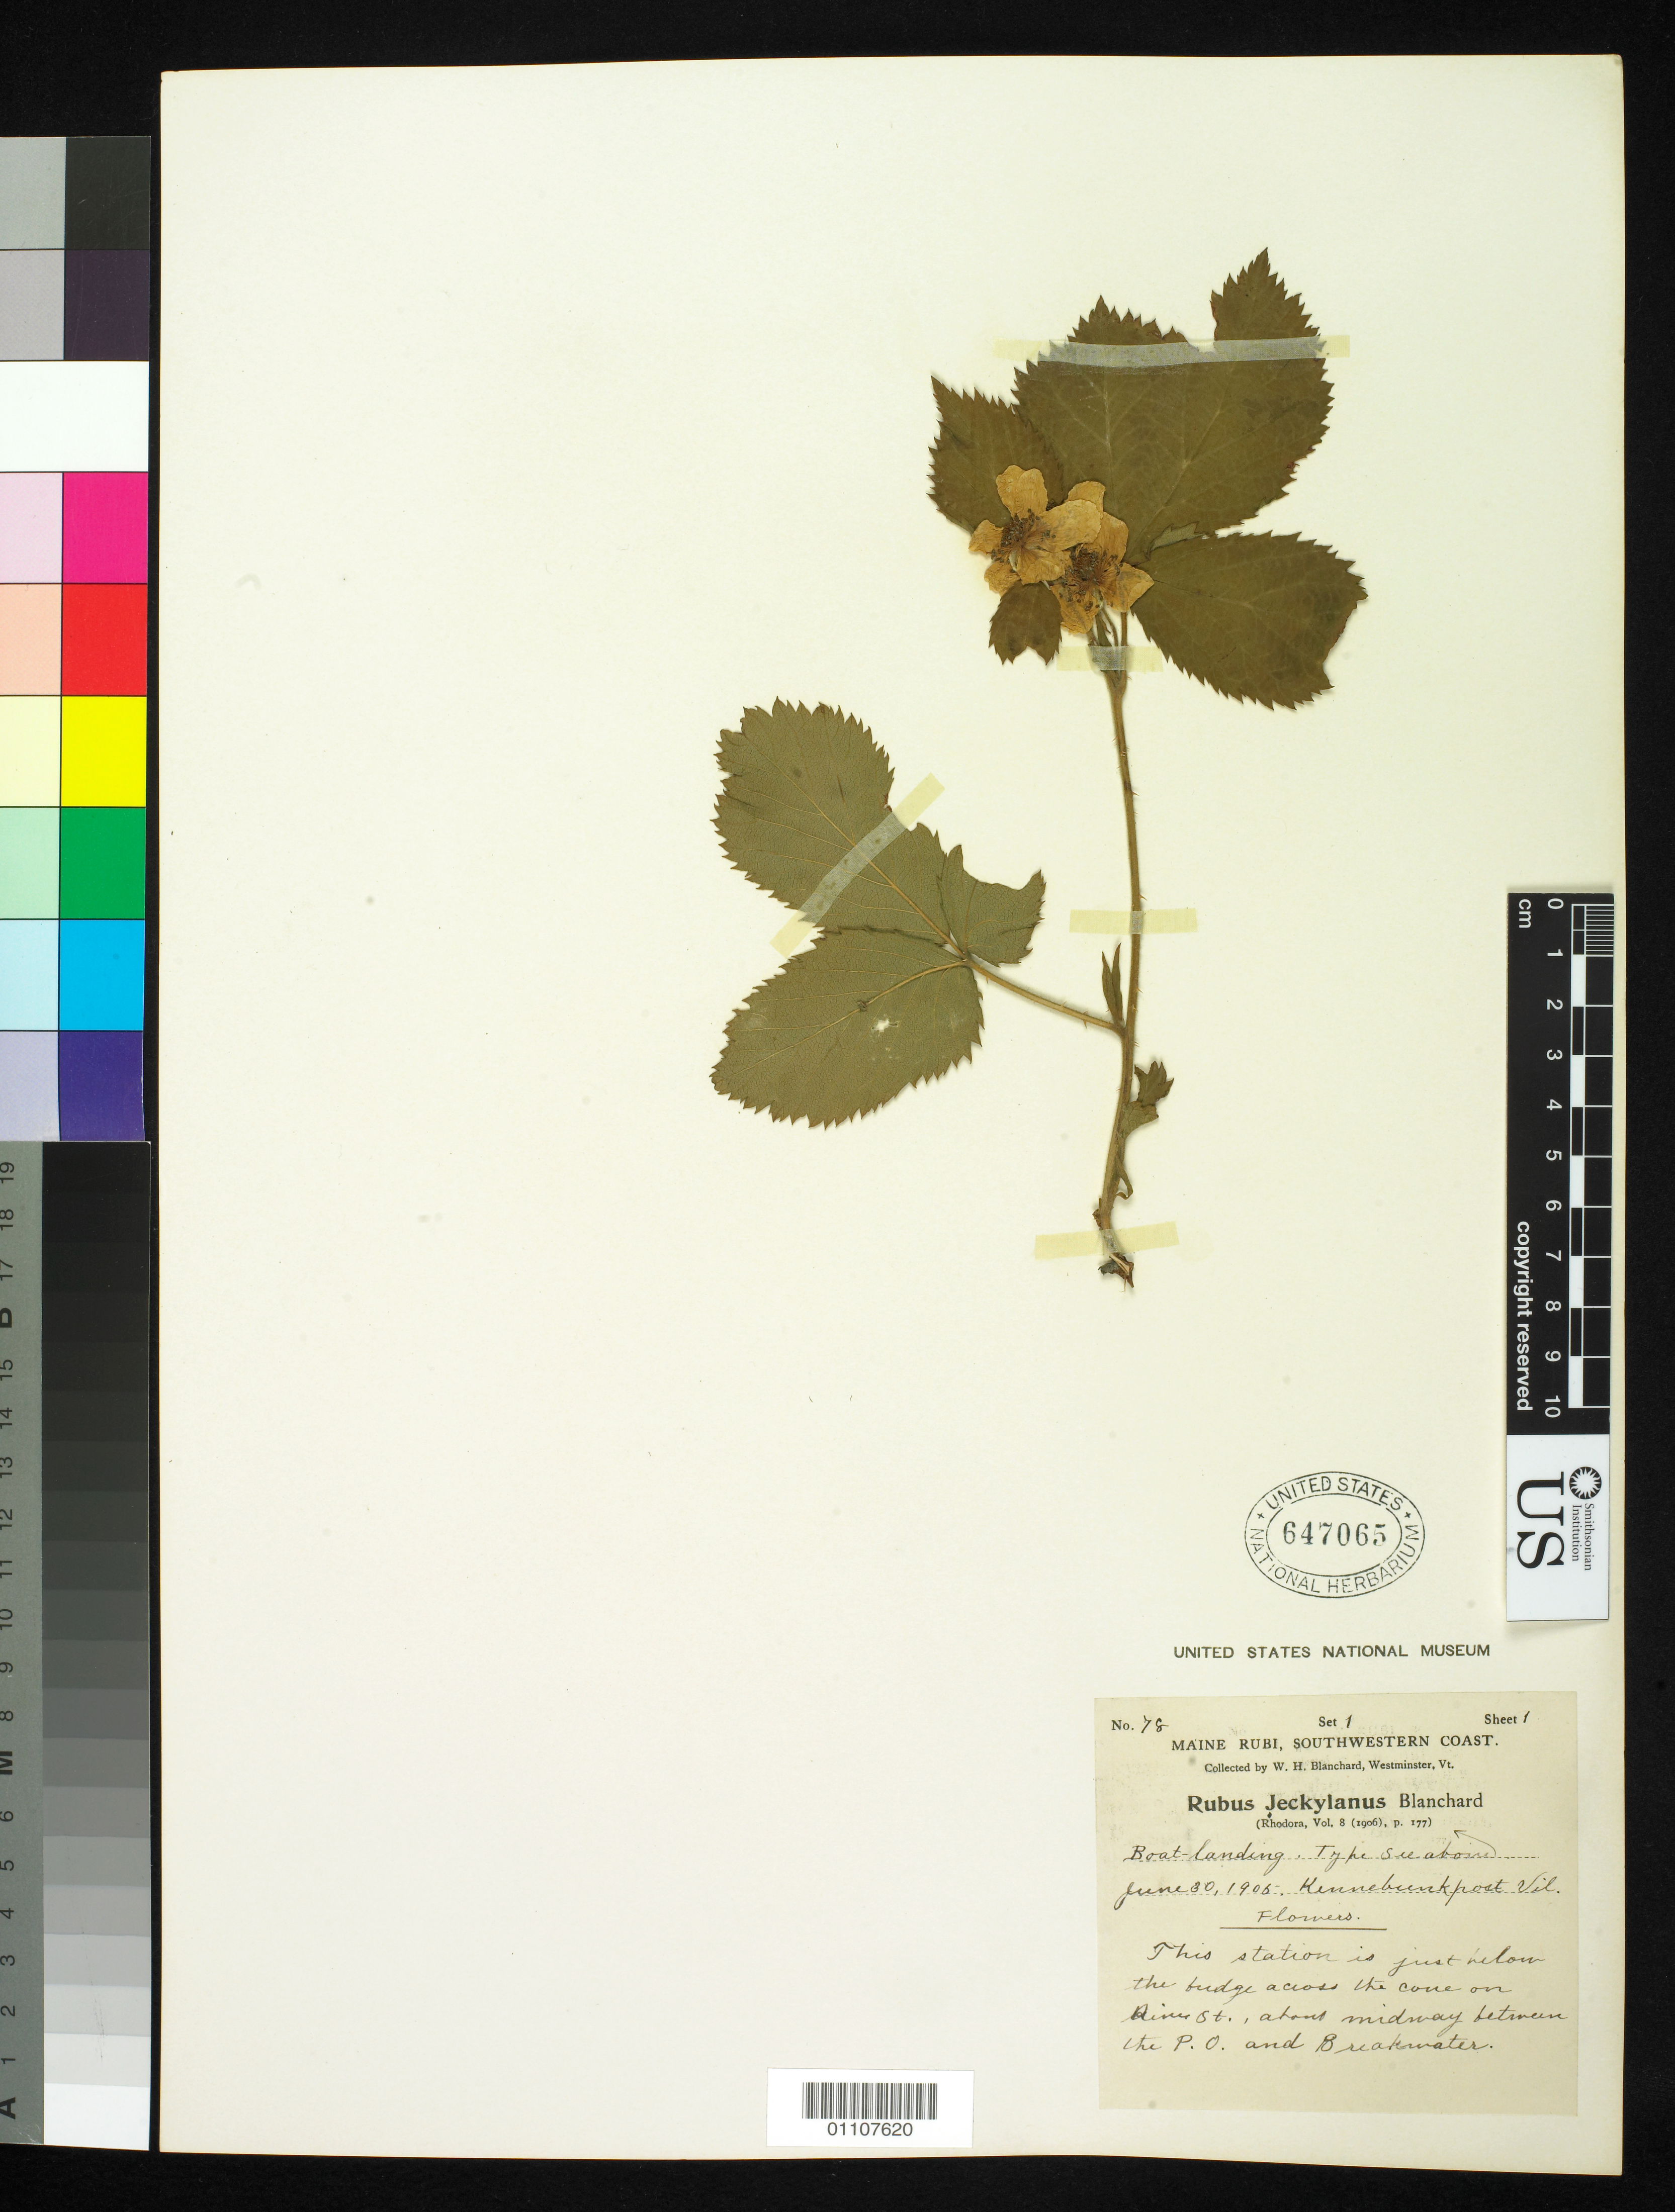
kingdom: Plantae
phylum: Tracheophyta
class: Magnoliopsida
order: Rosales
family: Rosaceae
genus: Rubus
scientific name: Rubus jeckylanus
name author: Blanch.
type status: Syntype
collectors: W. H. Blanchard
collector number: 78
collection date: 1905-06-30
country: United States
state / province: Maine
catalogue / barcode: US 647065